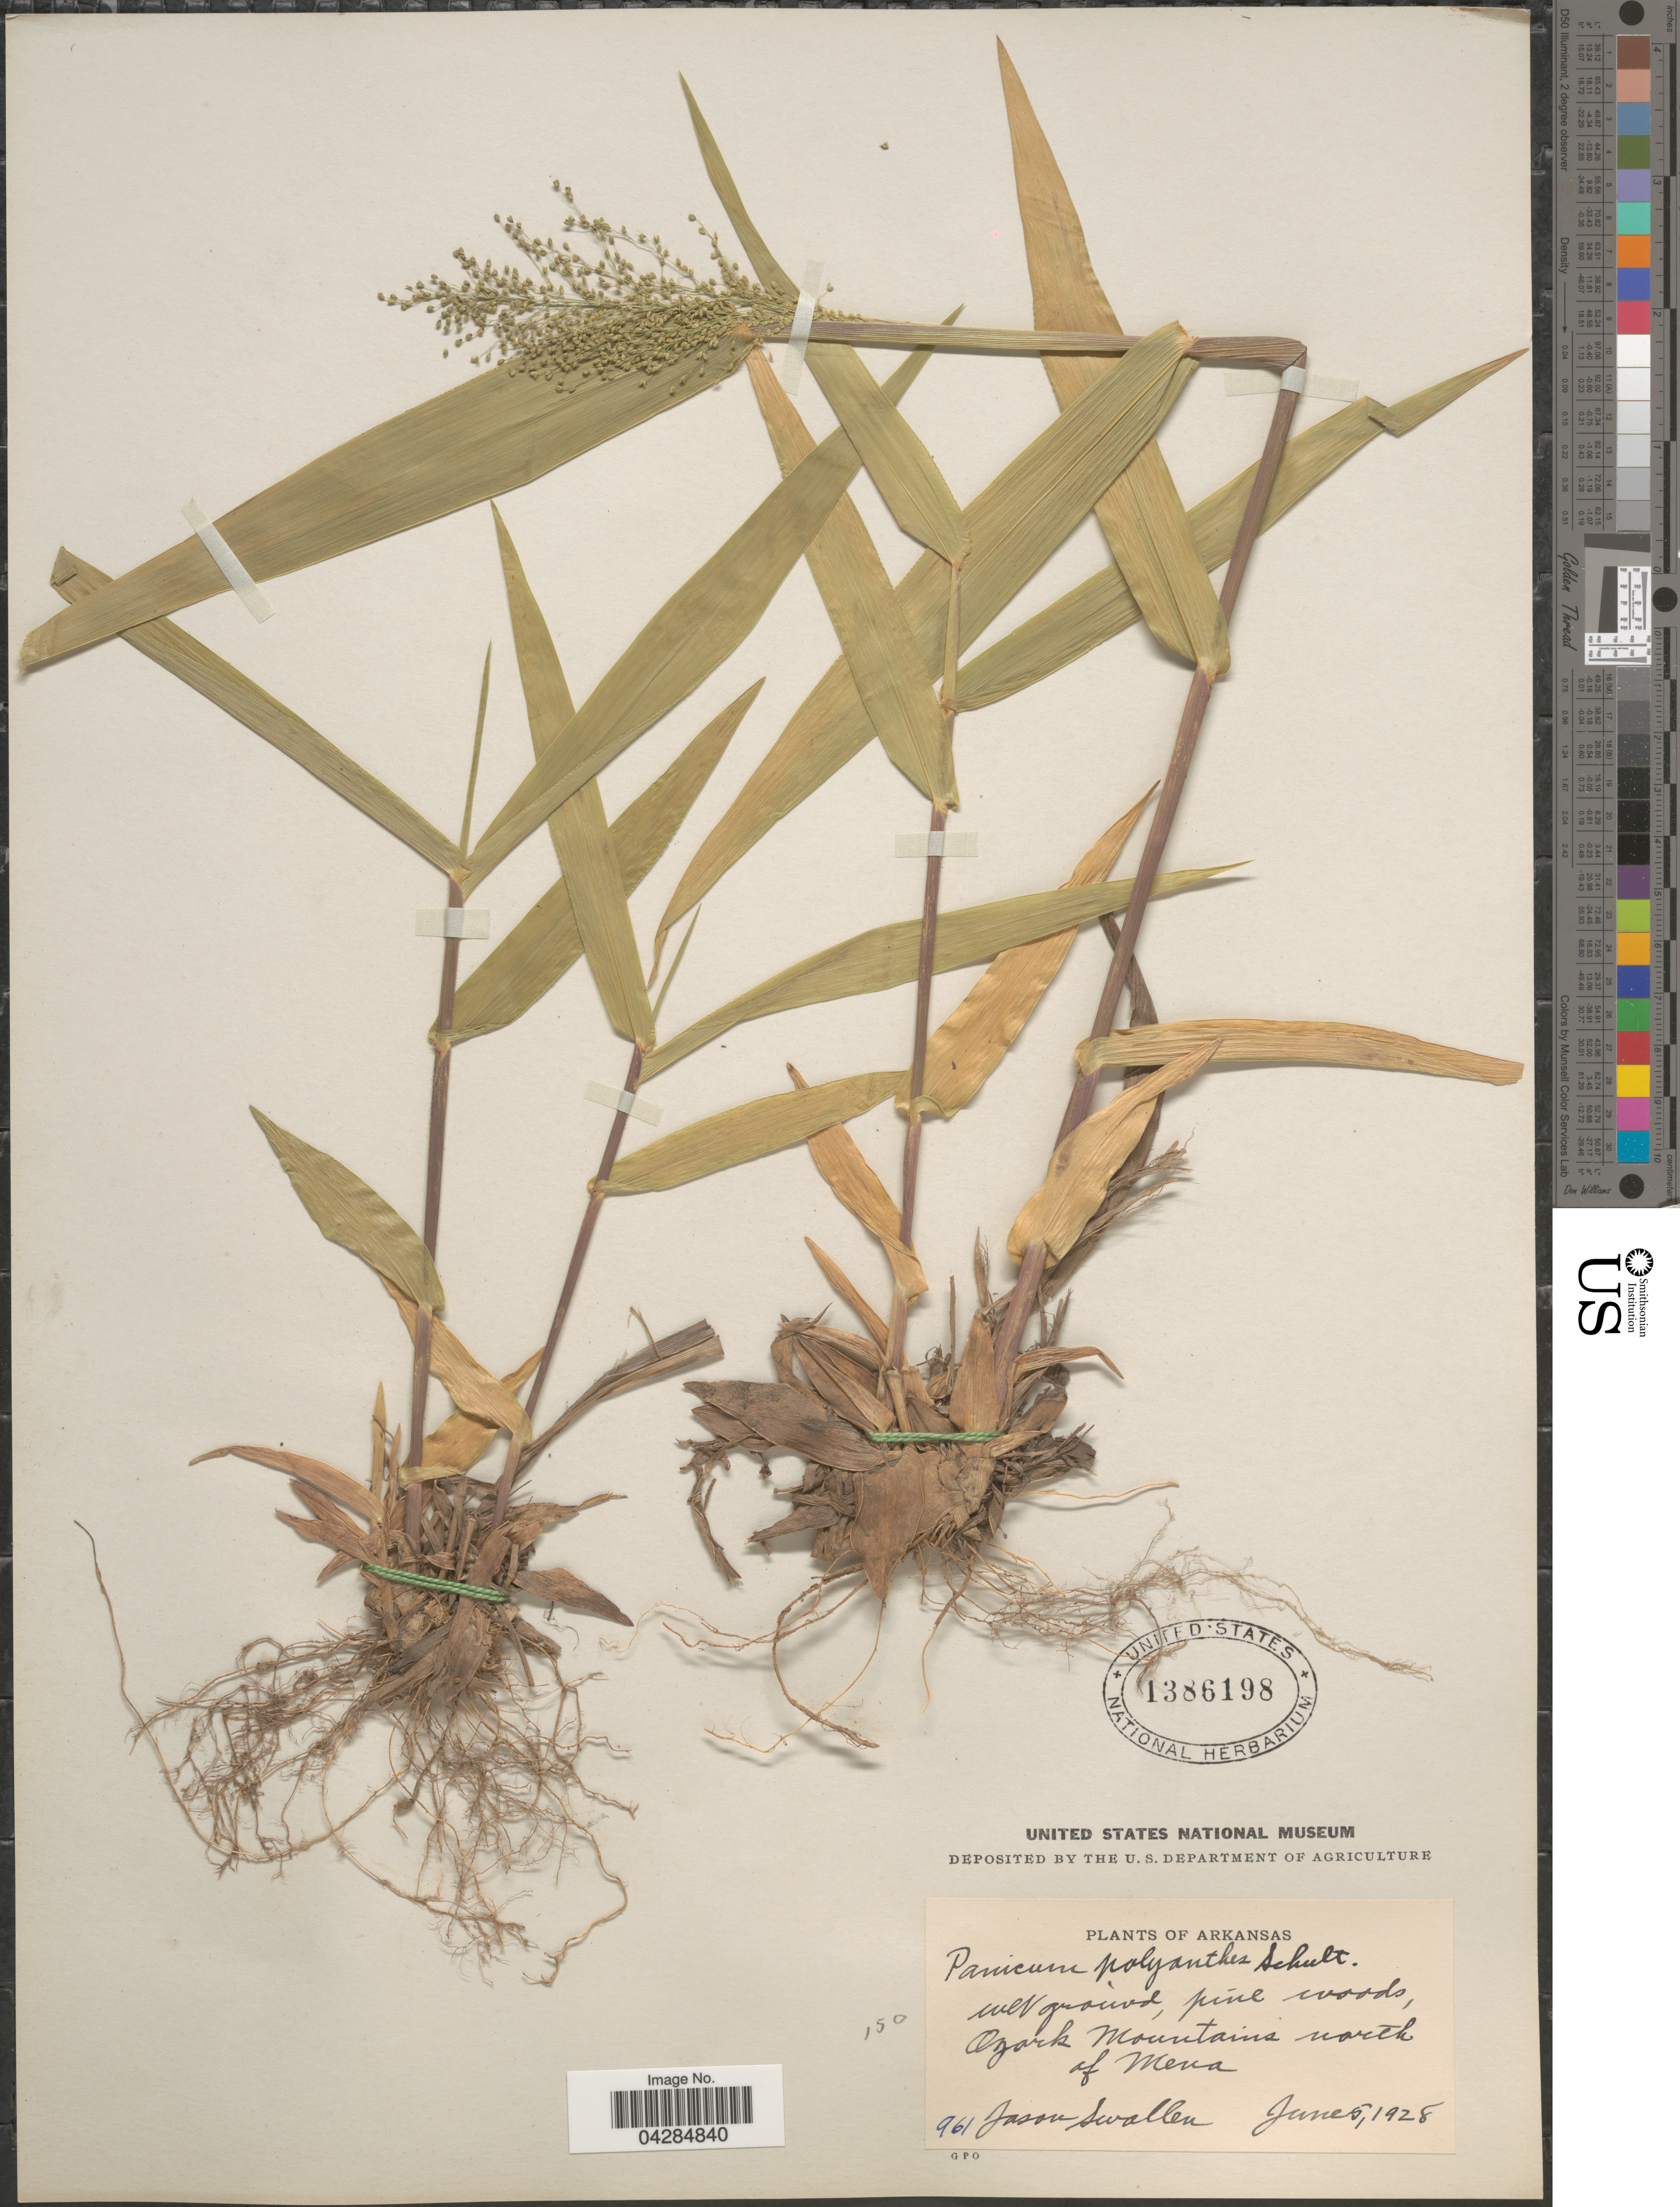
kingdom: Plantae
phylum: Tracheophyta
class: Liliopsida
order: Poales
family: Poaceae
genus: Dichanthelium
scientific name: Dichanthelium polyanthes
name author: (Schult.) Mohlenbr.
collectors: J. R. Swallen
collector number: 961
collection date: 1928-06-05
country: United States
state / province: Arkansas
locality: Ozark Mountains north of Mena.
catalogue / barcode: US 1386198